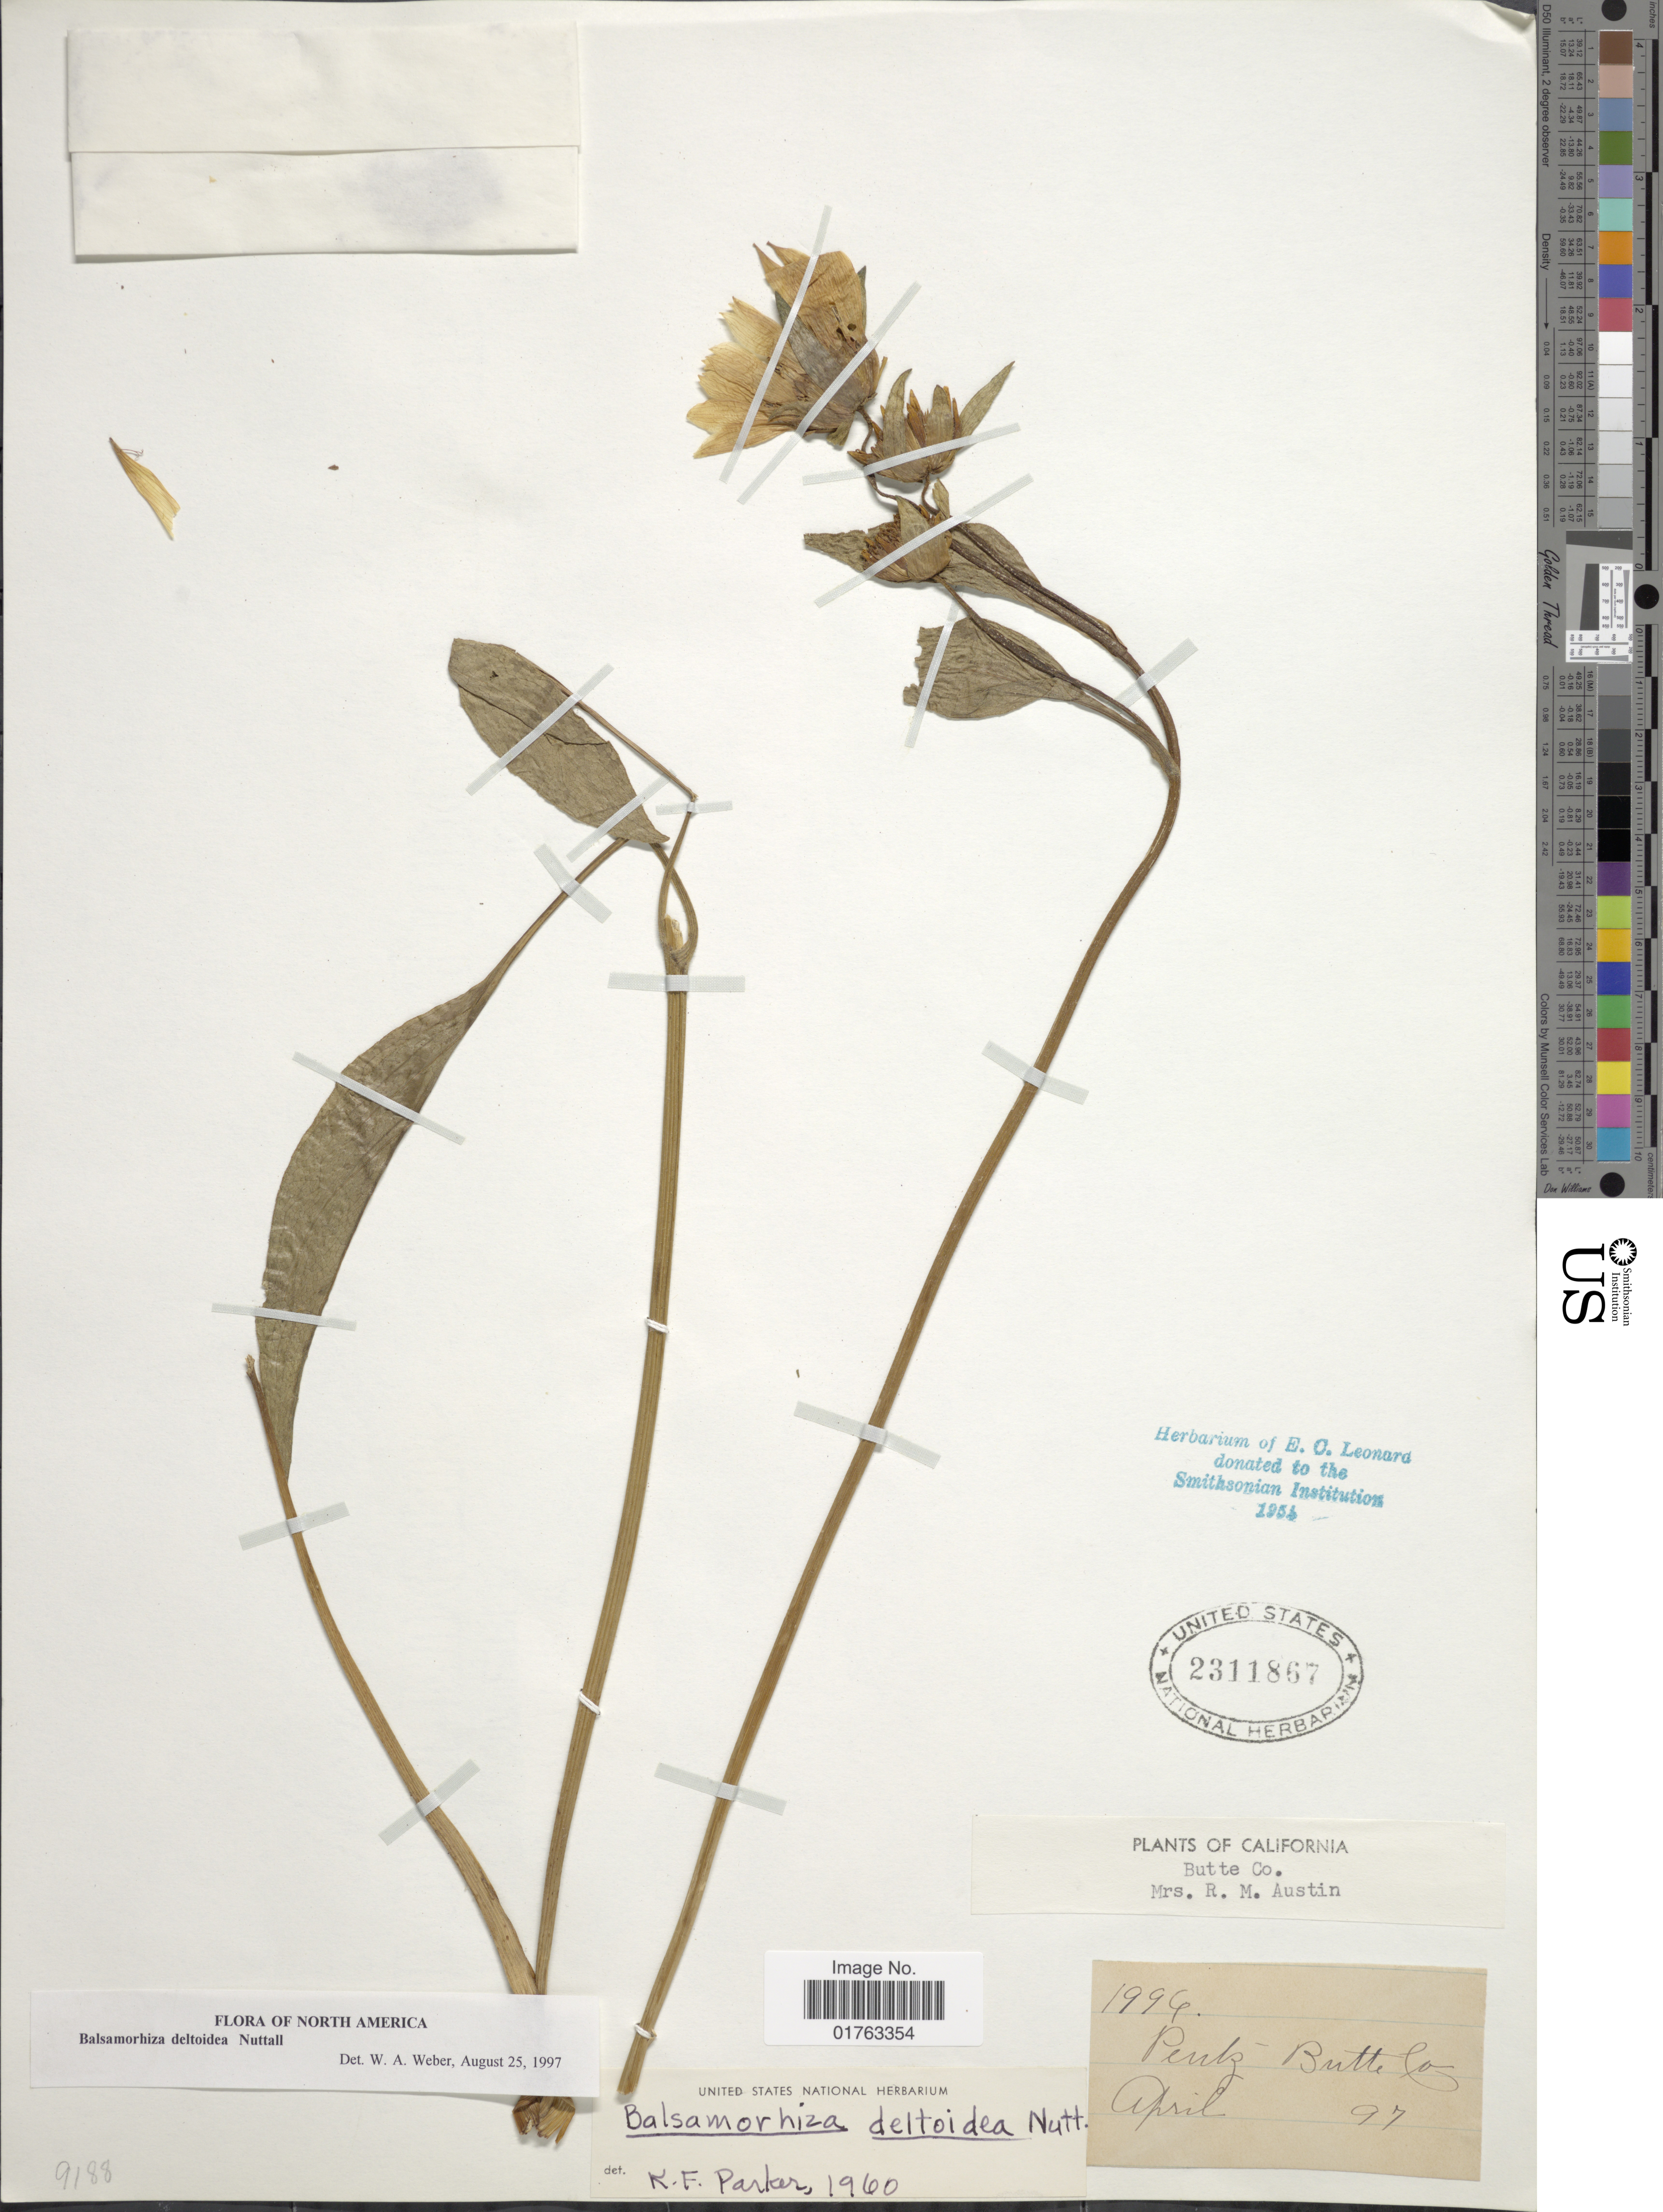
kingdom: Plantae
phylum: Tracheophyta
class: Magnoliopsida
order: Asterales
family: Asteraceae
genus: Balsamorhiza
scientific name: Balsamorhiza deltoidea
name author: Nutt.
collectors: R. Austin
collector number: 1996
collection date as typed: Transcribed d/m/y: /4/97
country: United States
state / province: California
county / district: Butte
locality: Pentz, Butte Co.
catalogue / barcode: US 2311867